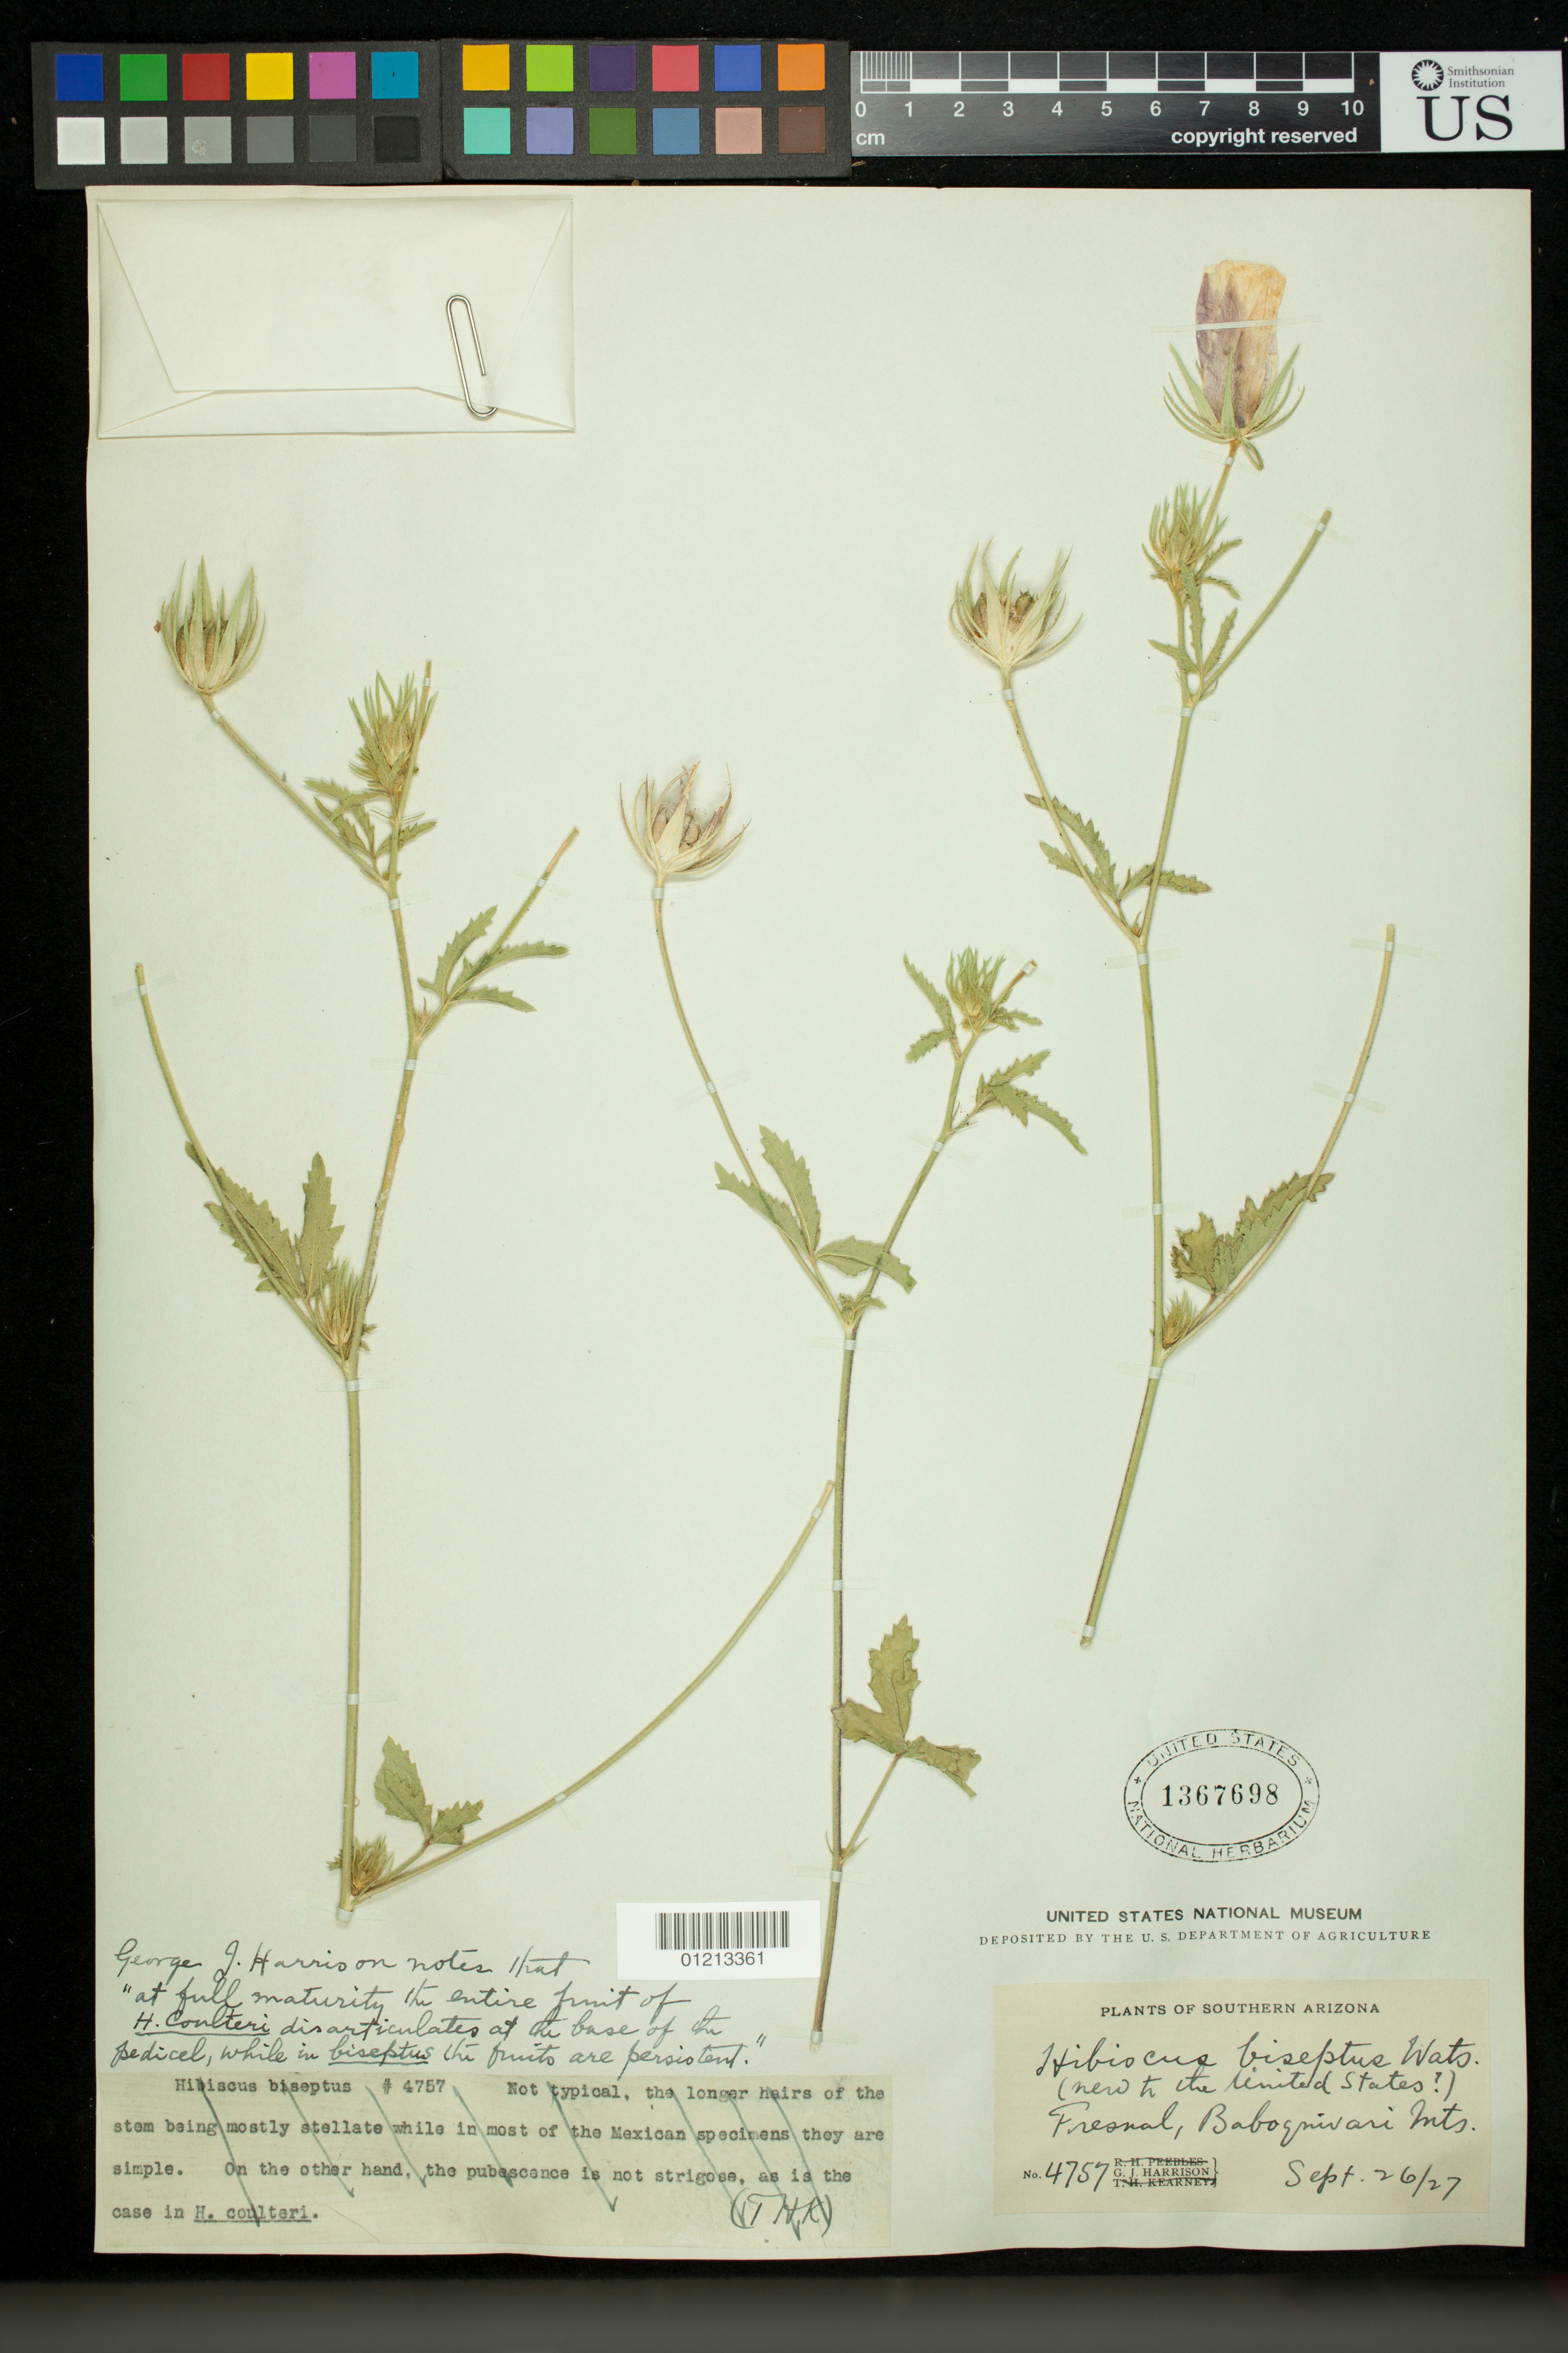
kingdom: Plantae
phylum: Tracheophyta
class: Magnoliopsida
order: Malvales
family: Malvaceae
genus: Hibiscus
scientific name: Hibiscus biseptus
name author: S. Watson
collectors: G. J. Harrison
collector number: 4757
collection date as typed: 26 Sep 1927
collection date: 1927-09-26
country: United States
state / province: Arizona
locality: Southern Arizona. Fresnal, Baboquivari Mts.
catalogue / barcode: US 1367698